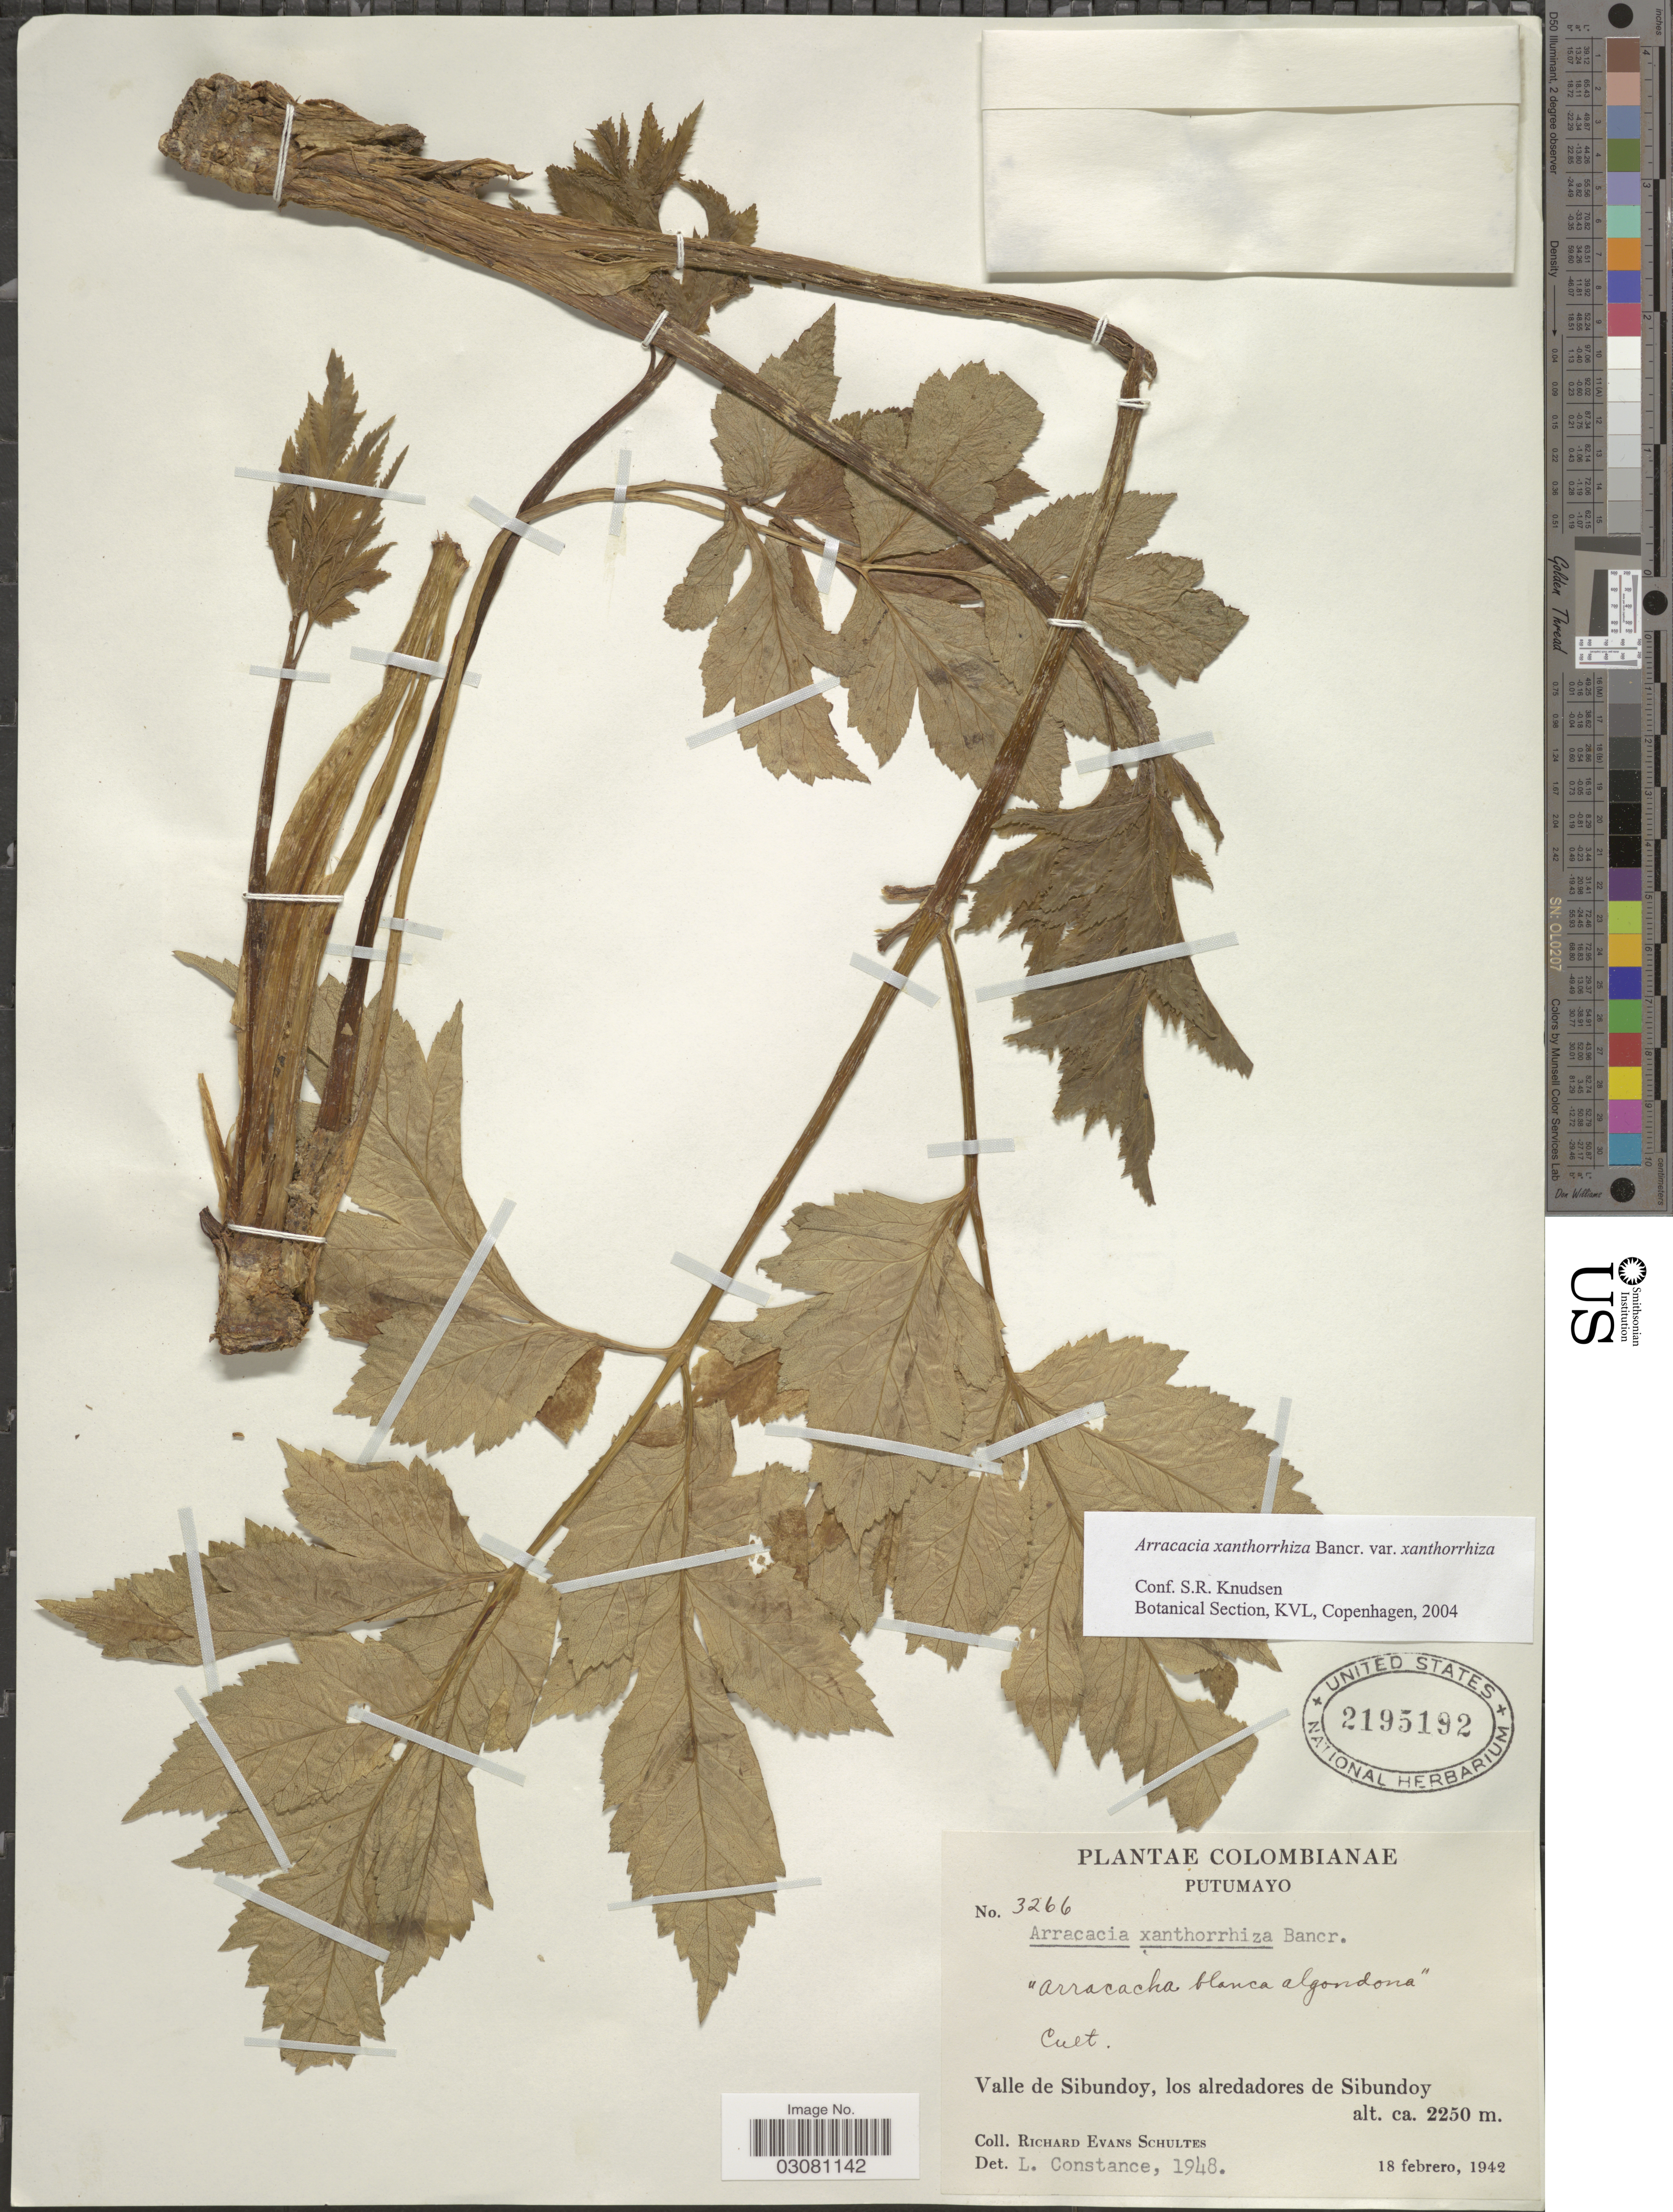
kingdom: Plantae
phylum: Tracheophyta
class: Magnoliopsida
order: Apiales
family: Apiaceae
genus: Arracacia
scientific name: Arracacia xanthorrhiza var. xanthorrhiza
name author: Bancr.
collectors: R. E. Schultes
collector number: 3266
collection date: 1942-02-18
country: Colombia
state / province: Putumayo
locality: Valle de Sibundoy, los alredadores de Sibundoy.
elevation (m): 2250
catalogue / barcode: US 2195192